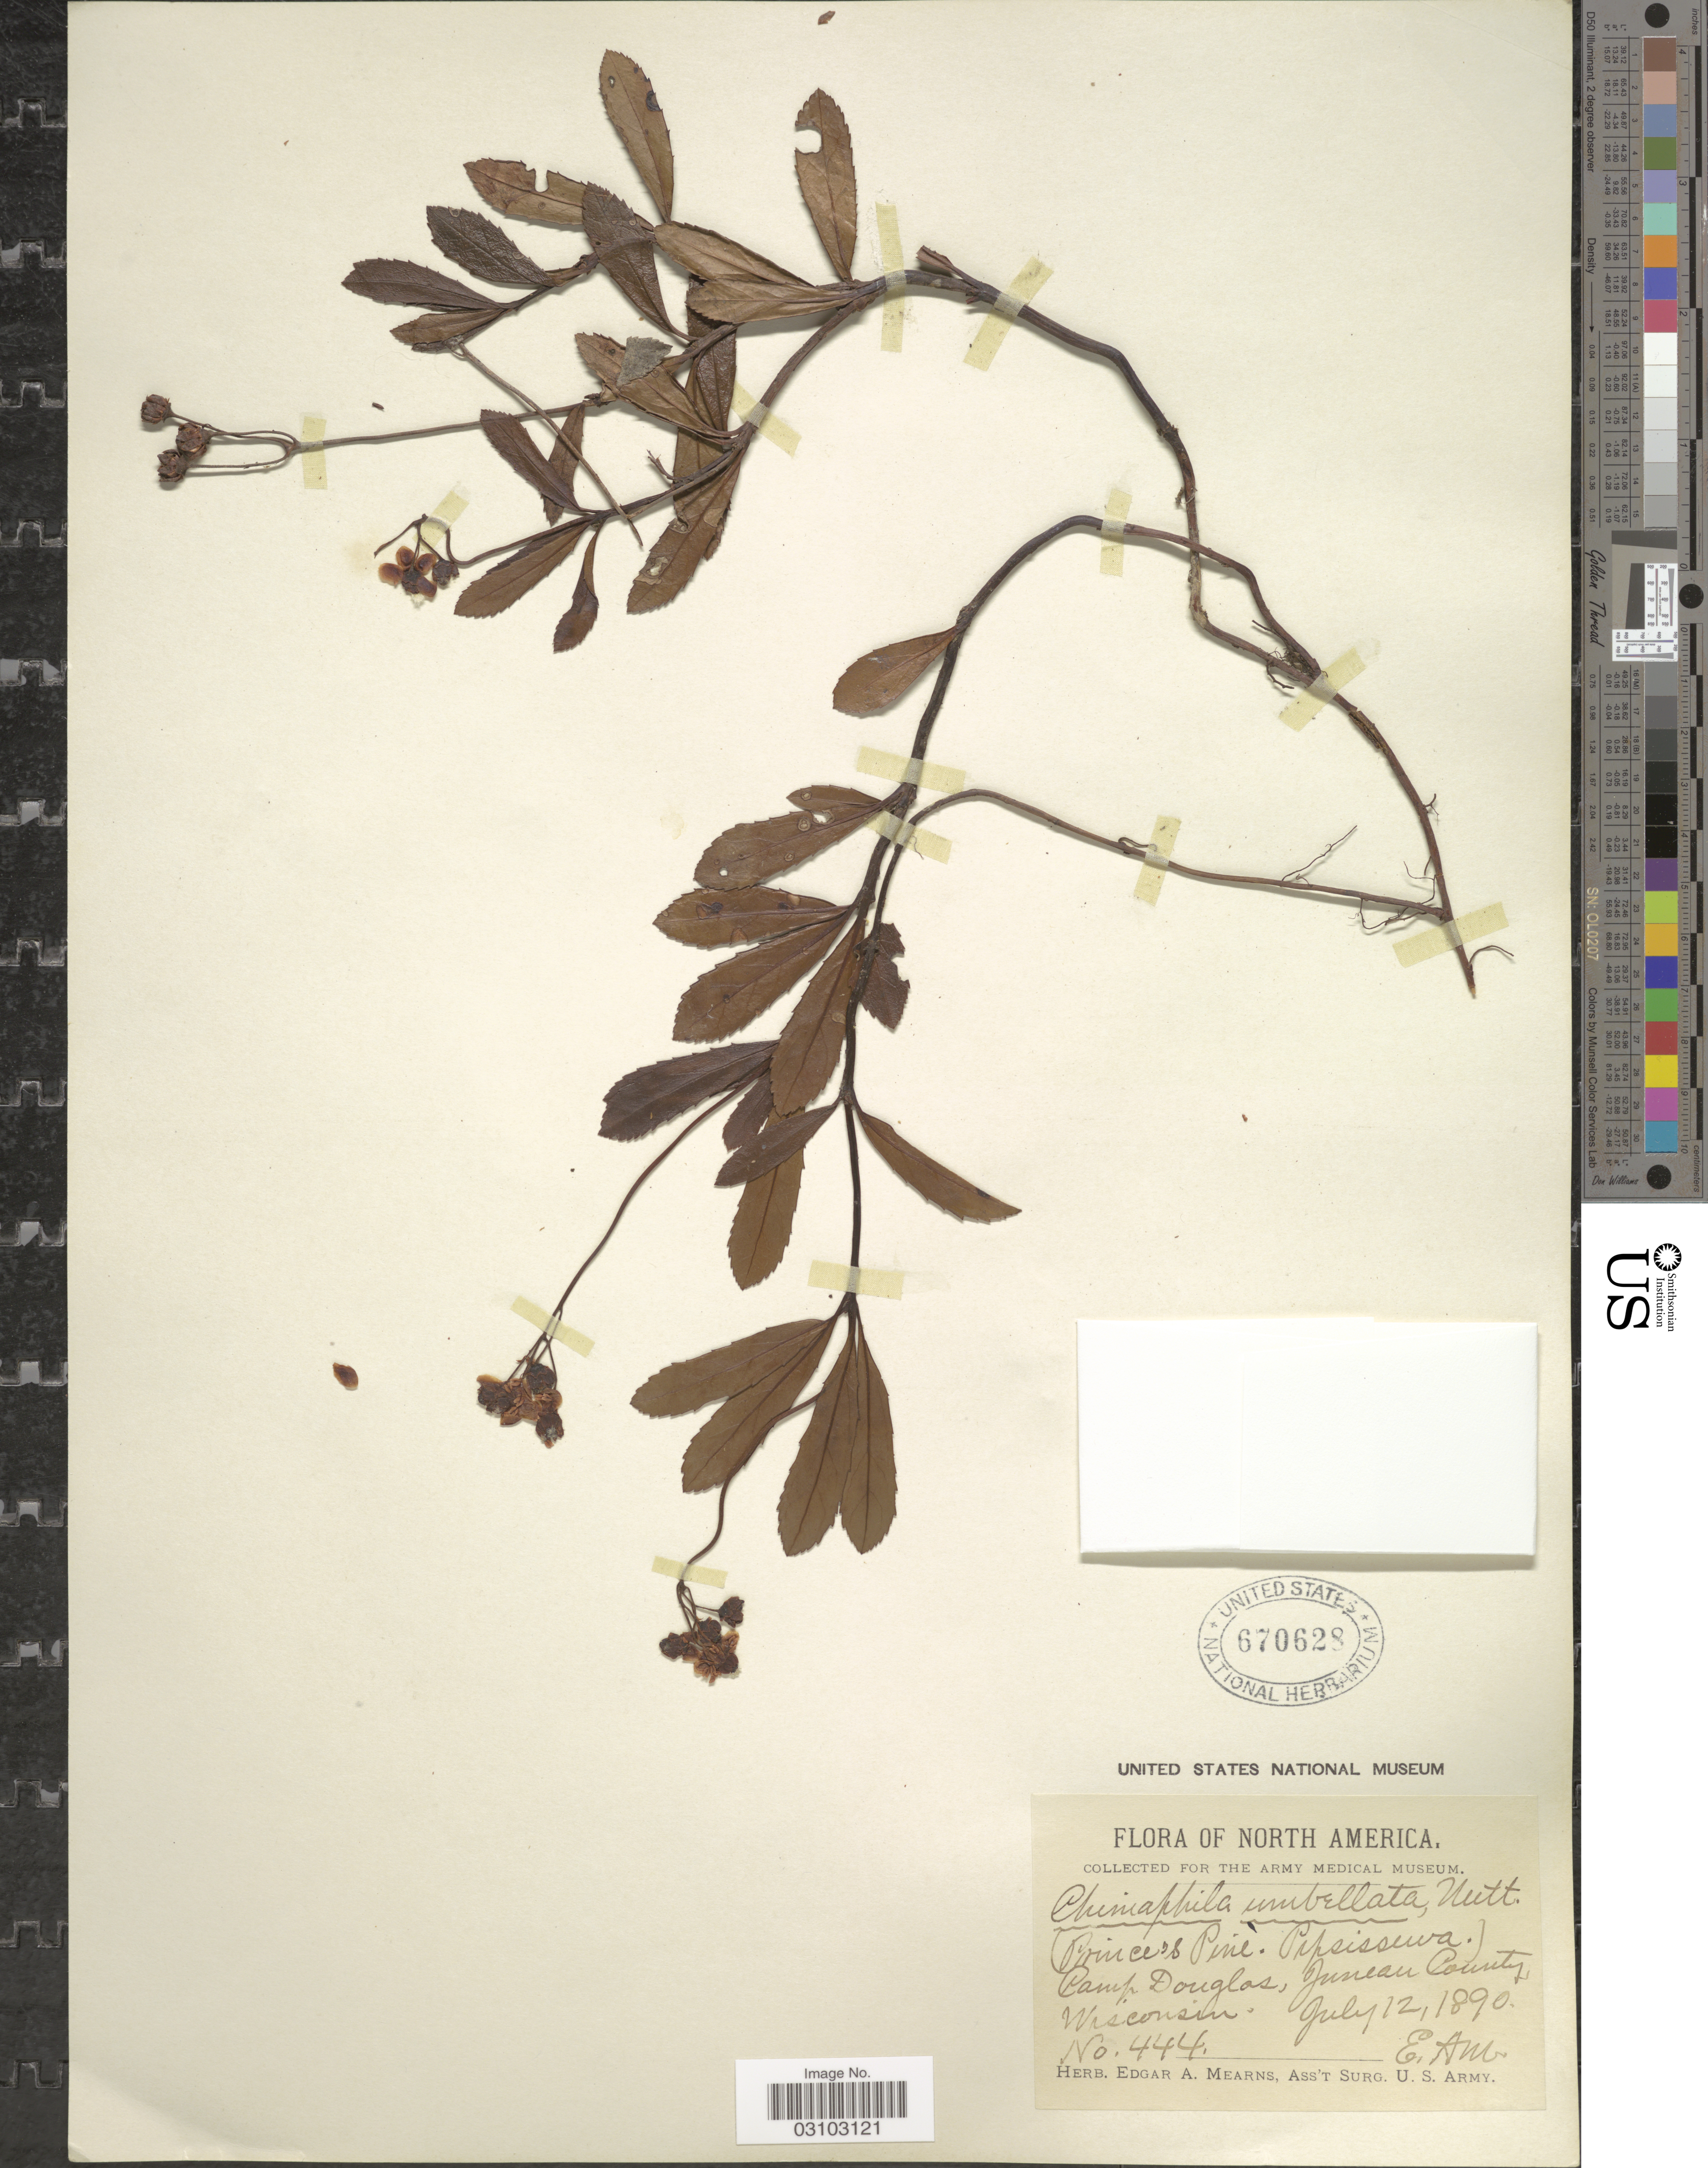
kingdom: Plantae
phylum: Tracheophyta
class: Magnoliopsida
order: Ericales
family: Ericaceae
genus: Chimaphila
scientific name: Chimaphila umbellata var. occidentalis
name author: (Rydb.) S.F. Blake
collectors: E. A. Mearns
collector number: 444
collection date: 1890-07-12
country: United States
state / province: Wisconsin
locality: (Princess Pine. Pipsissewa.), Camp Douglas, Junean County.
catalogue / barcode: US 670628